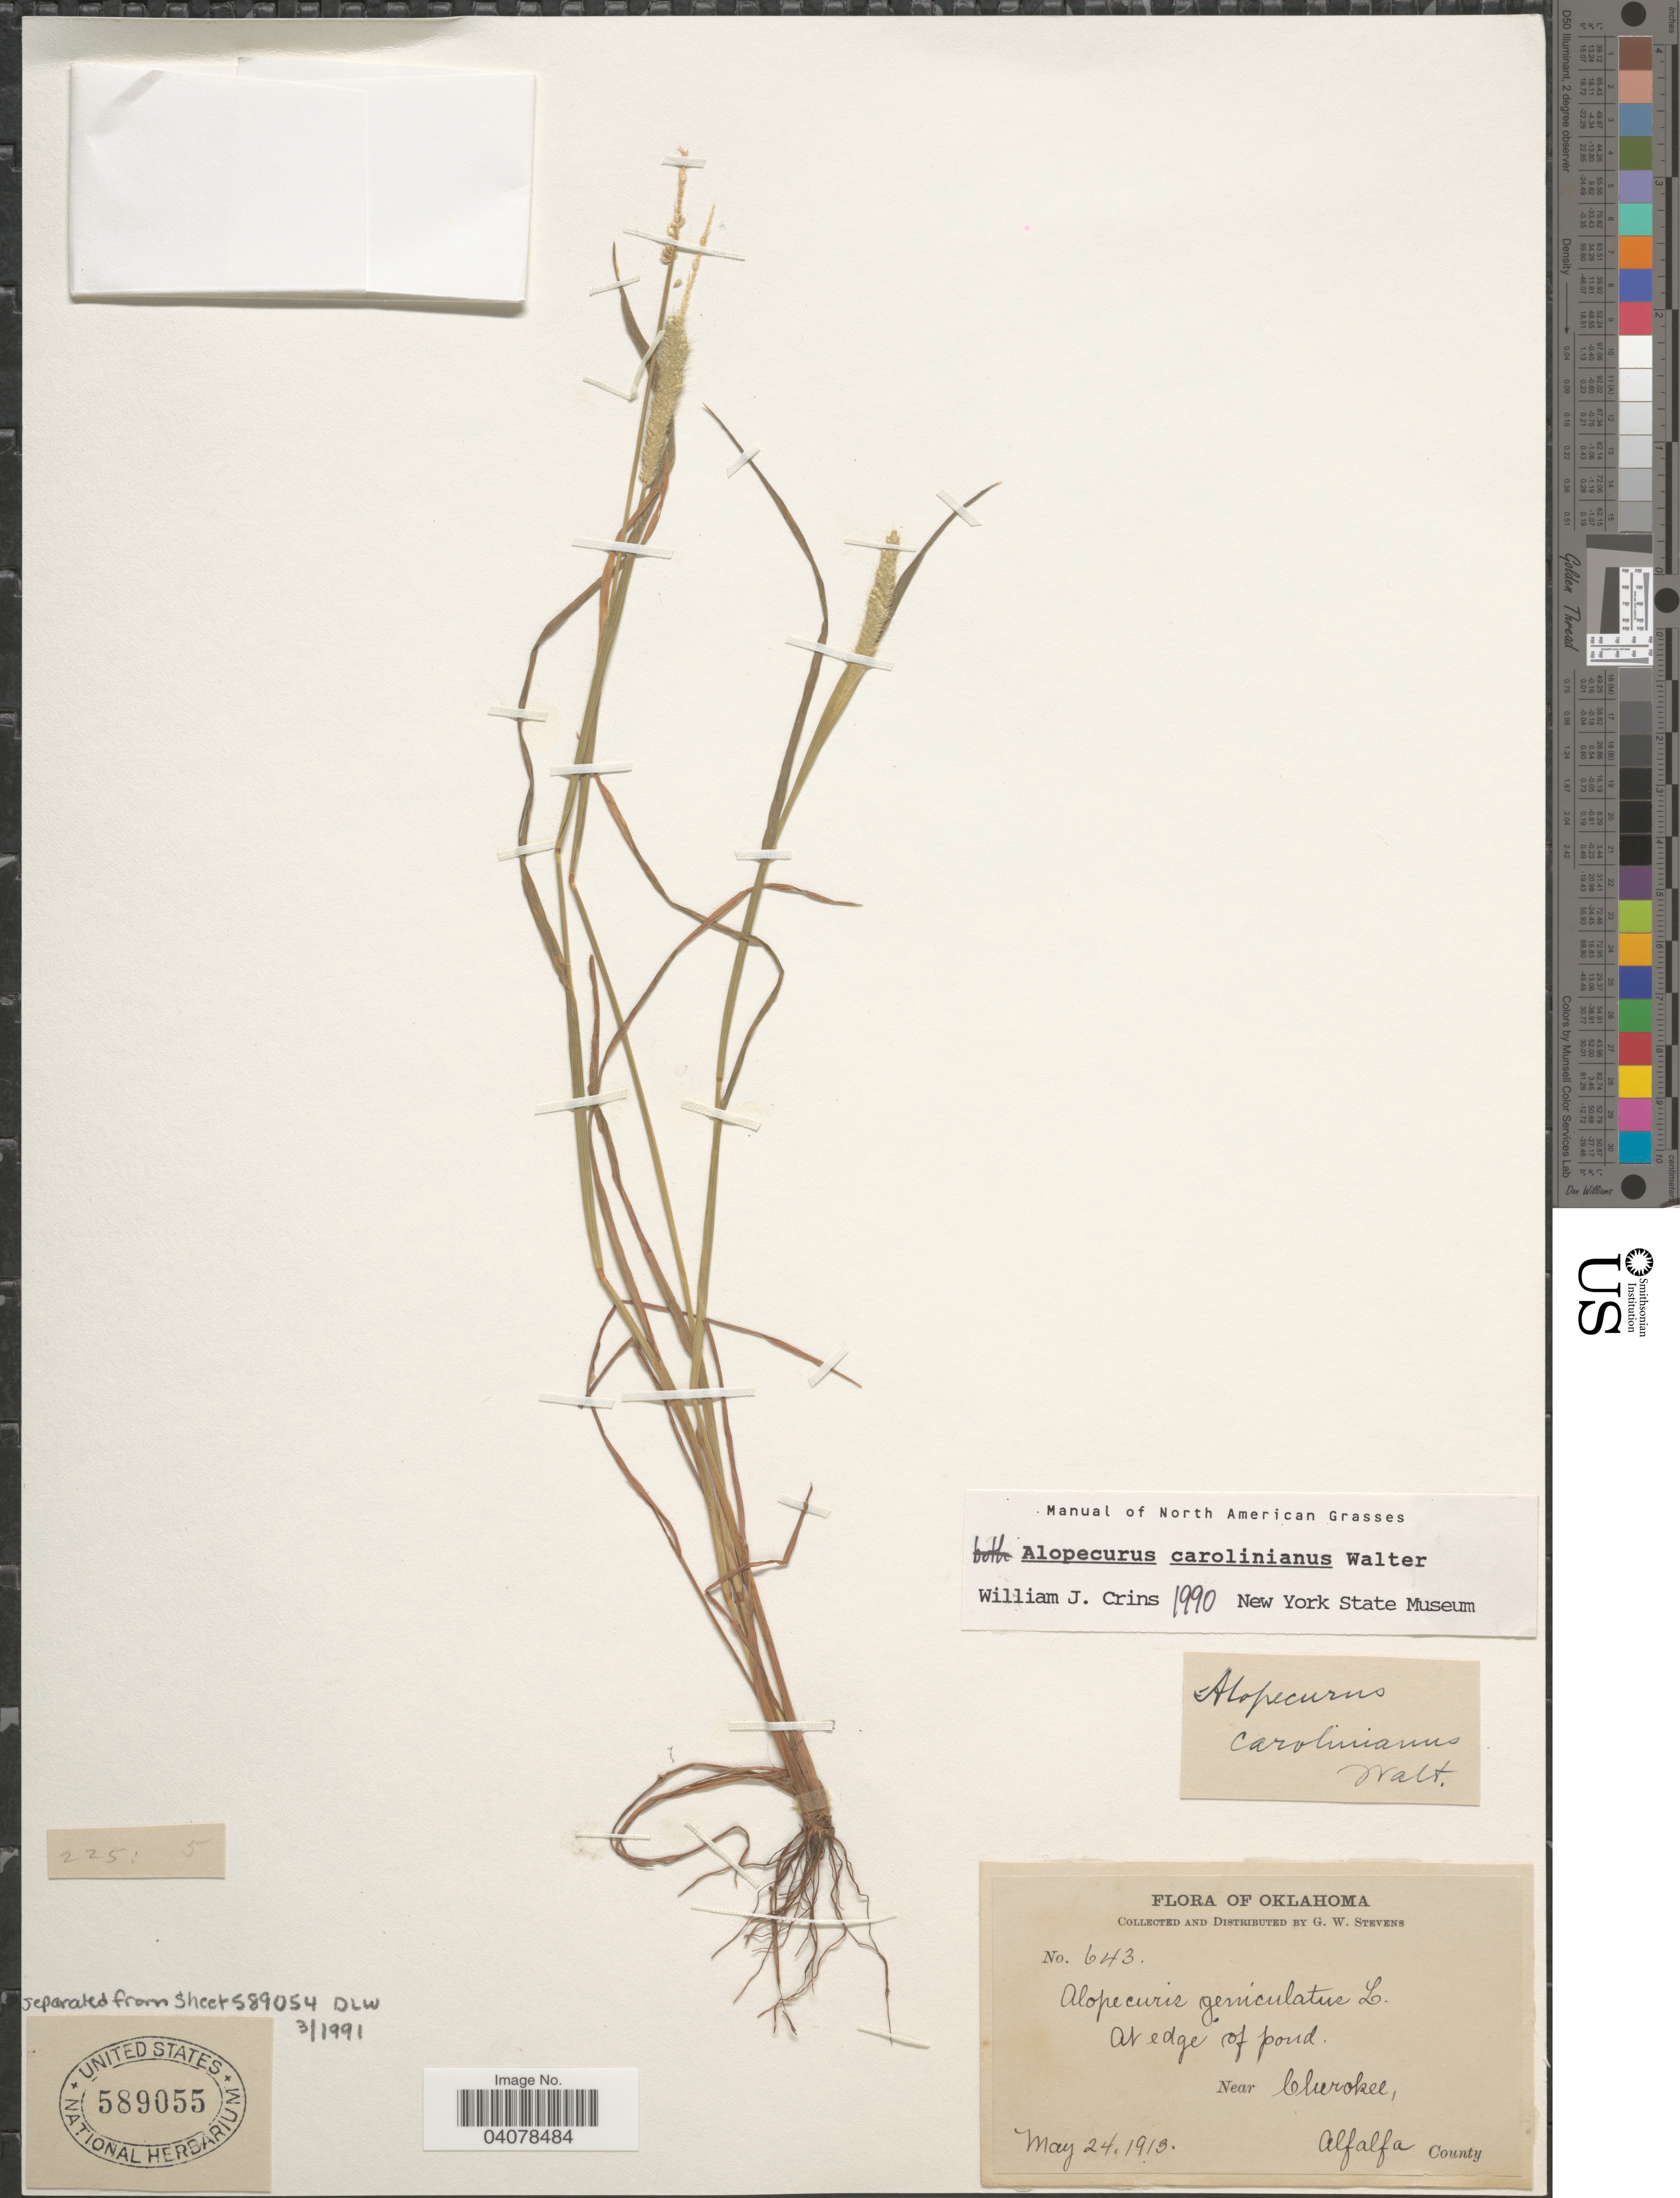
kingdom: Plantae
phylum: Tracheophyta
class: Liliopsida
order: Poales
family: Poaceae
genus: Alopecurus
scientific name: Alopecurus aequalis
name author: Sobol.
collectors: G. W. Stevens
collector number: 643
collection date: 1913-05-24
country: United States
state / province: Oklahoma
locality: At edge of pond. Near Cherokee, Alfalfa County.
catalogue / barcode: US 589055